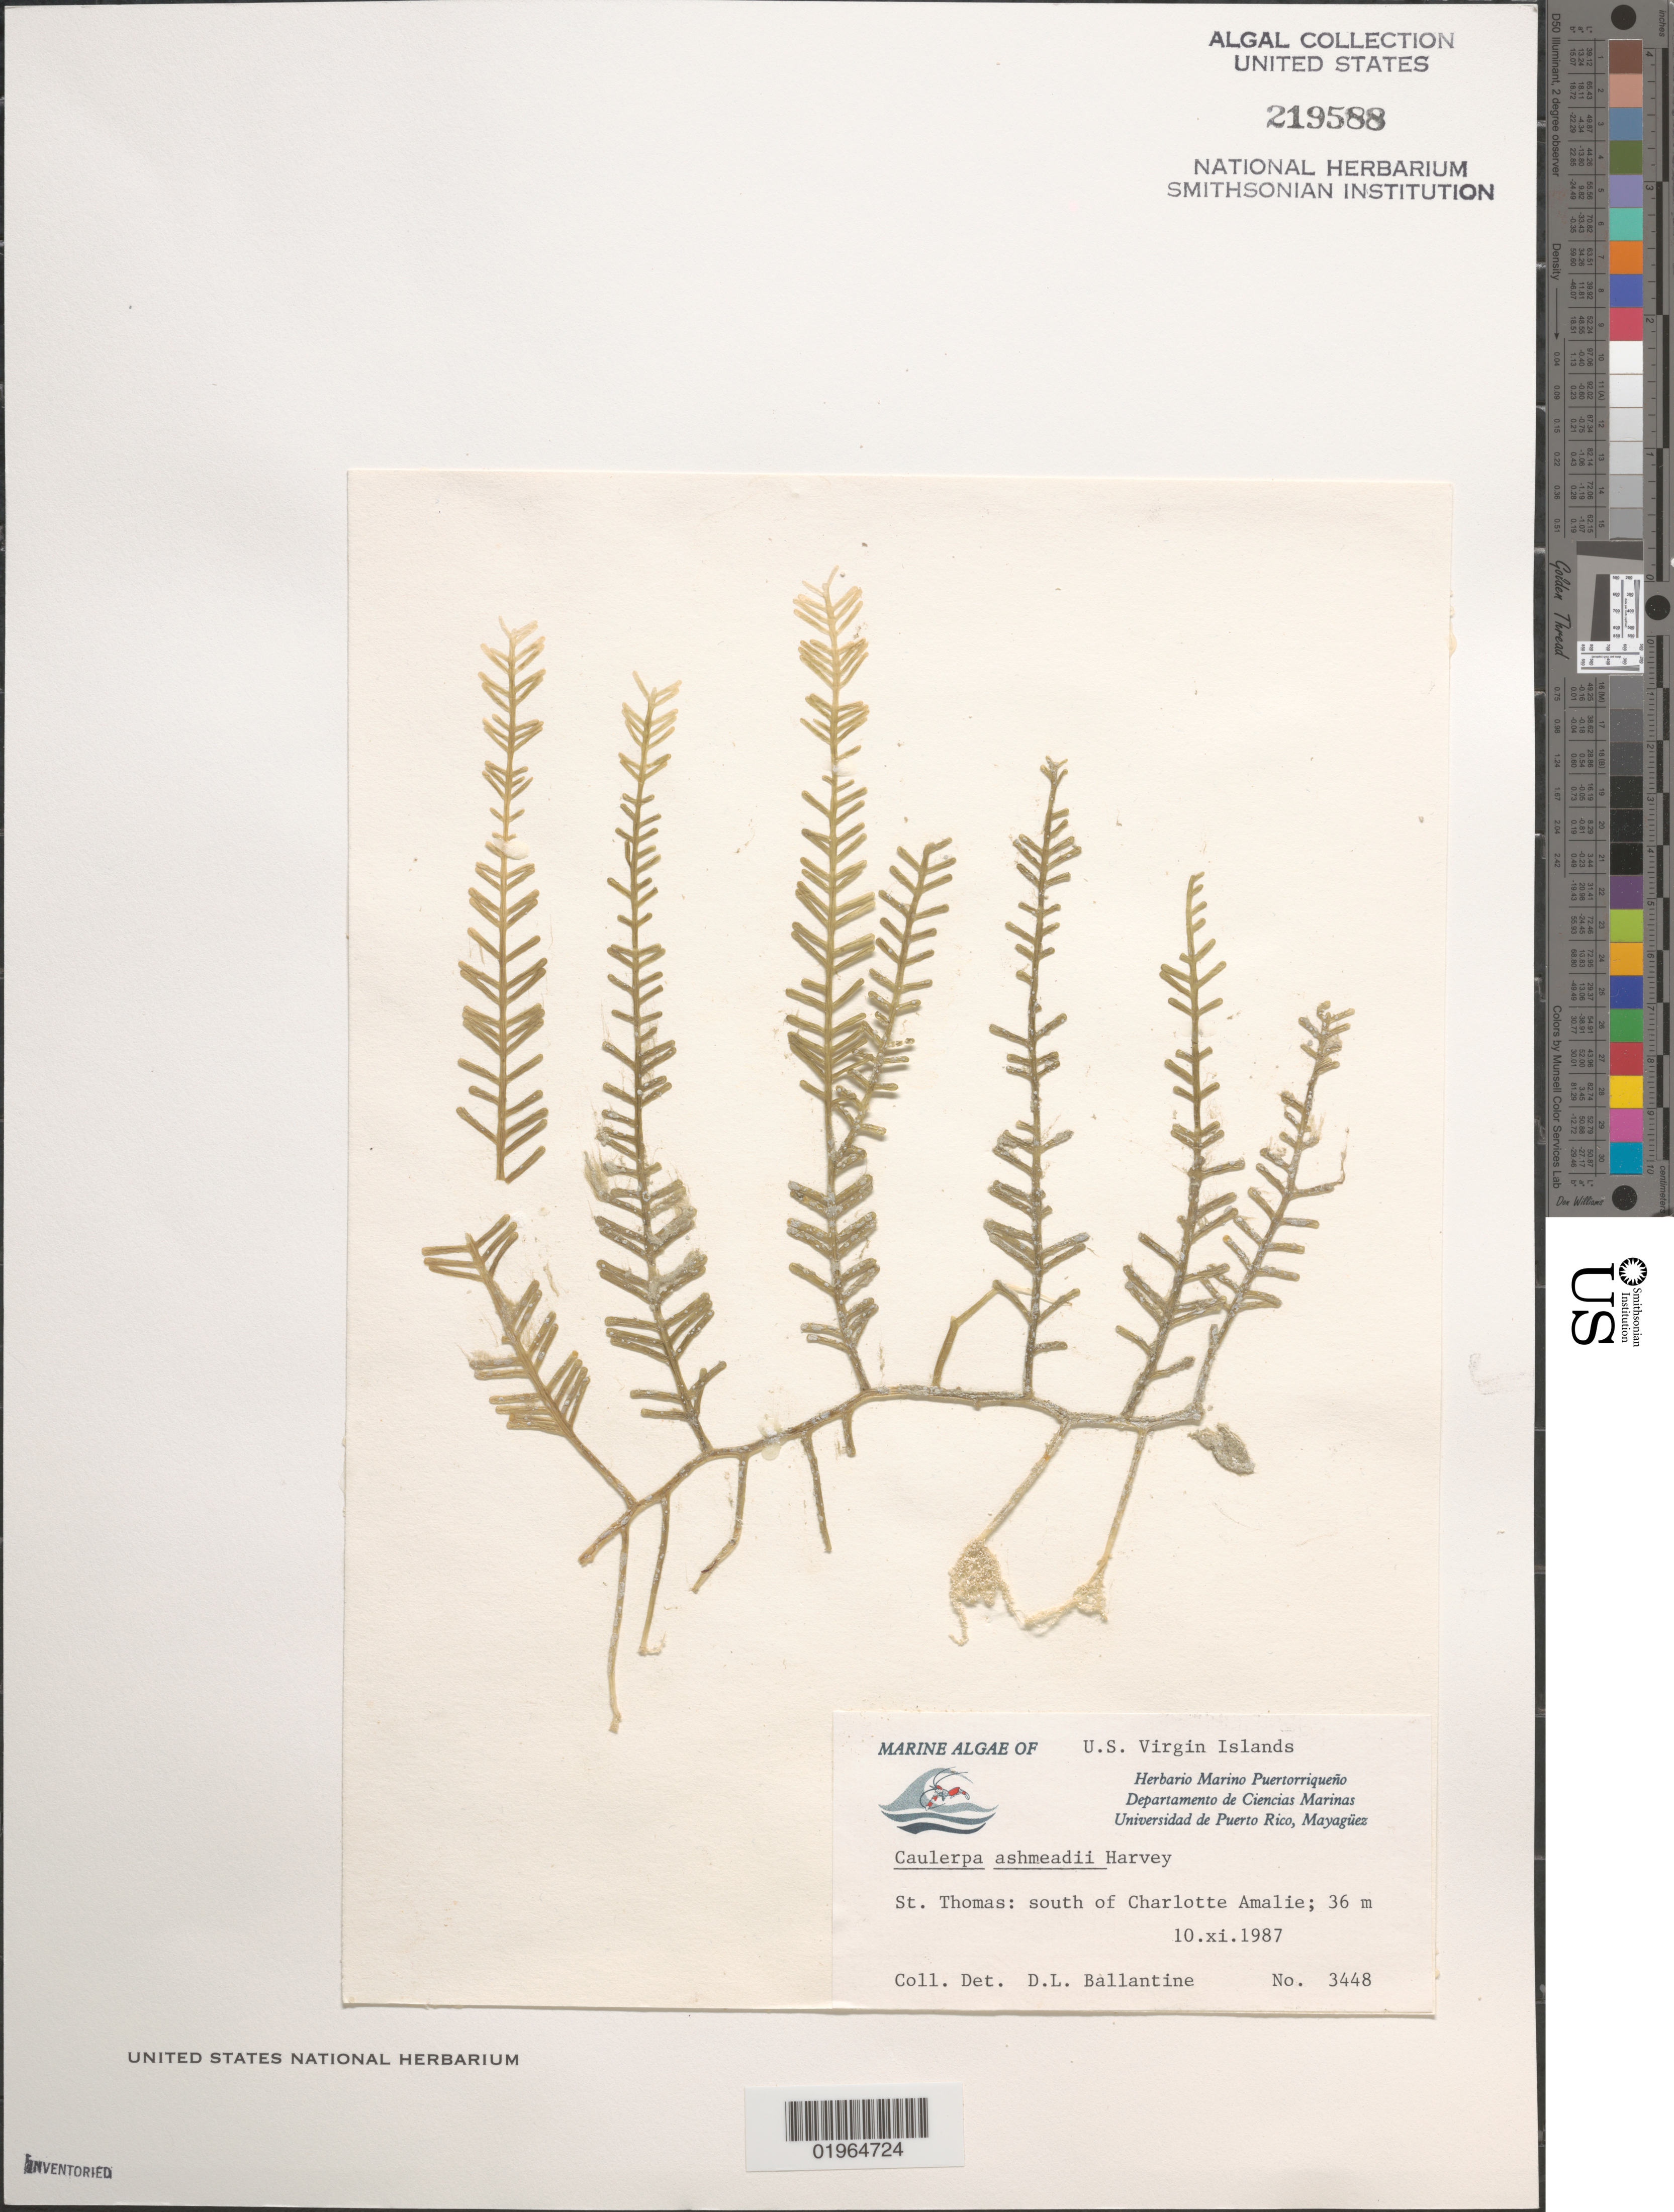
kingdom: Plantae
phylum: Chlorophyta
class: Ulvophyceae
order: Bryopsidales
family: Caulerpaceae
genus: Caulerpa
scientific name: Caulerpa ashmeadii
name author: Harv.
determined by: Ballantine, D. L.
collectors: D.L. Ballantine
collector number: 3448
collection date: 1987-11-10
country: U.S. Virgin Islands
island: St. Thomas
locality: South of Charlotte Amalie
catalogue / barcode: US 219588